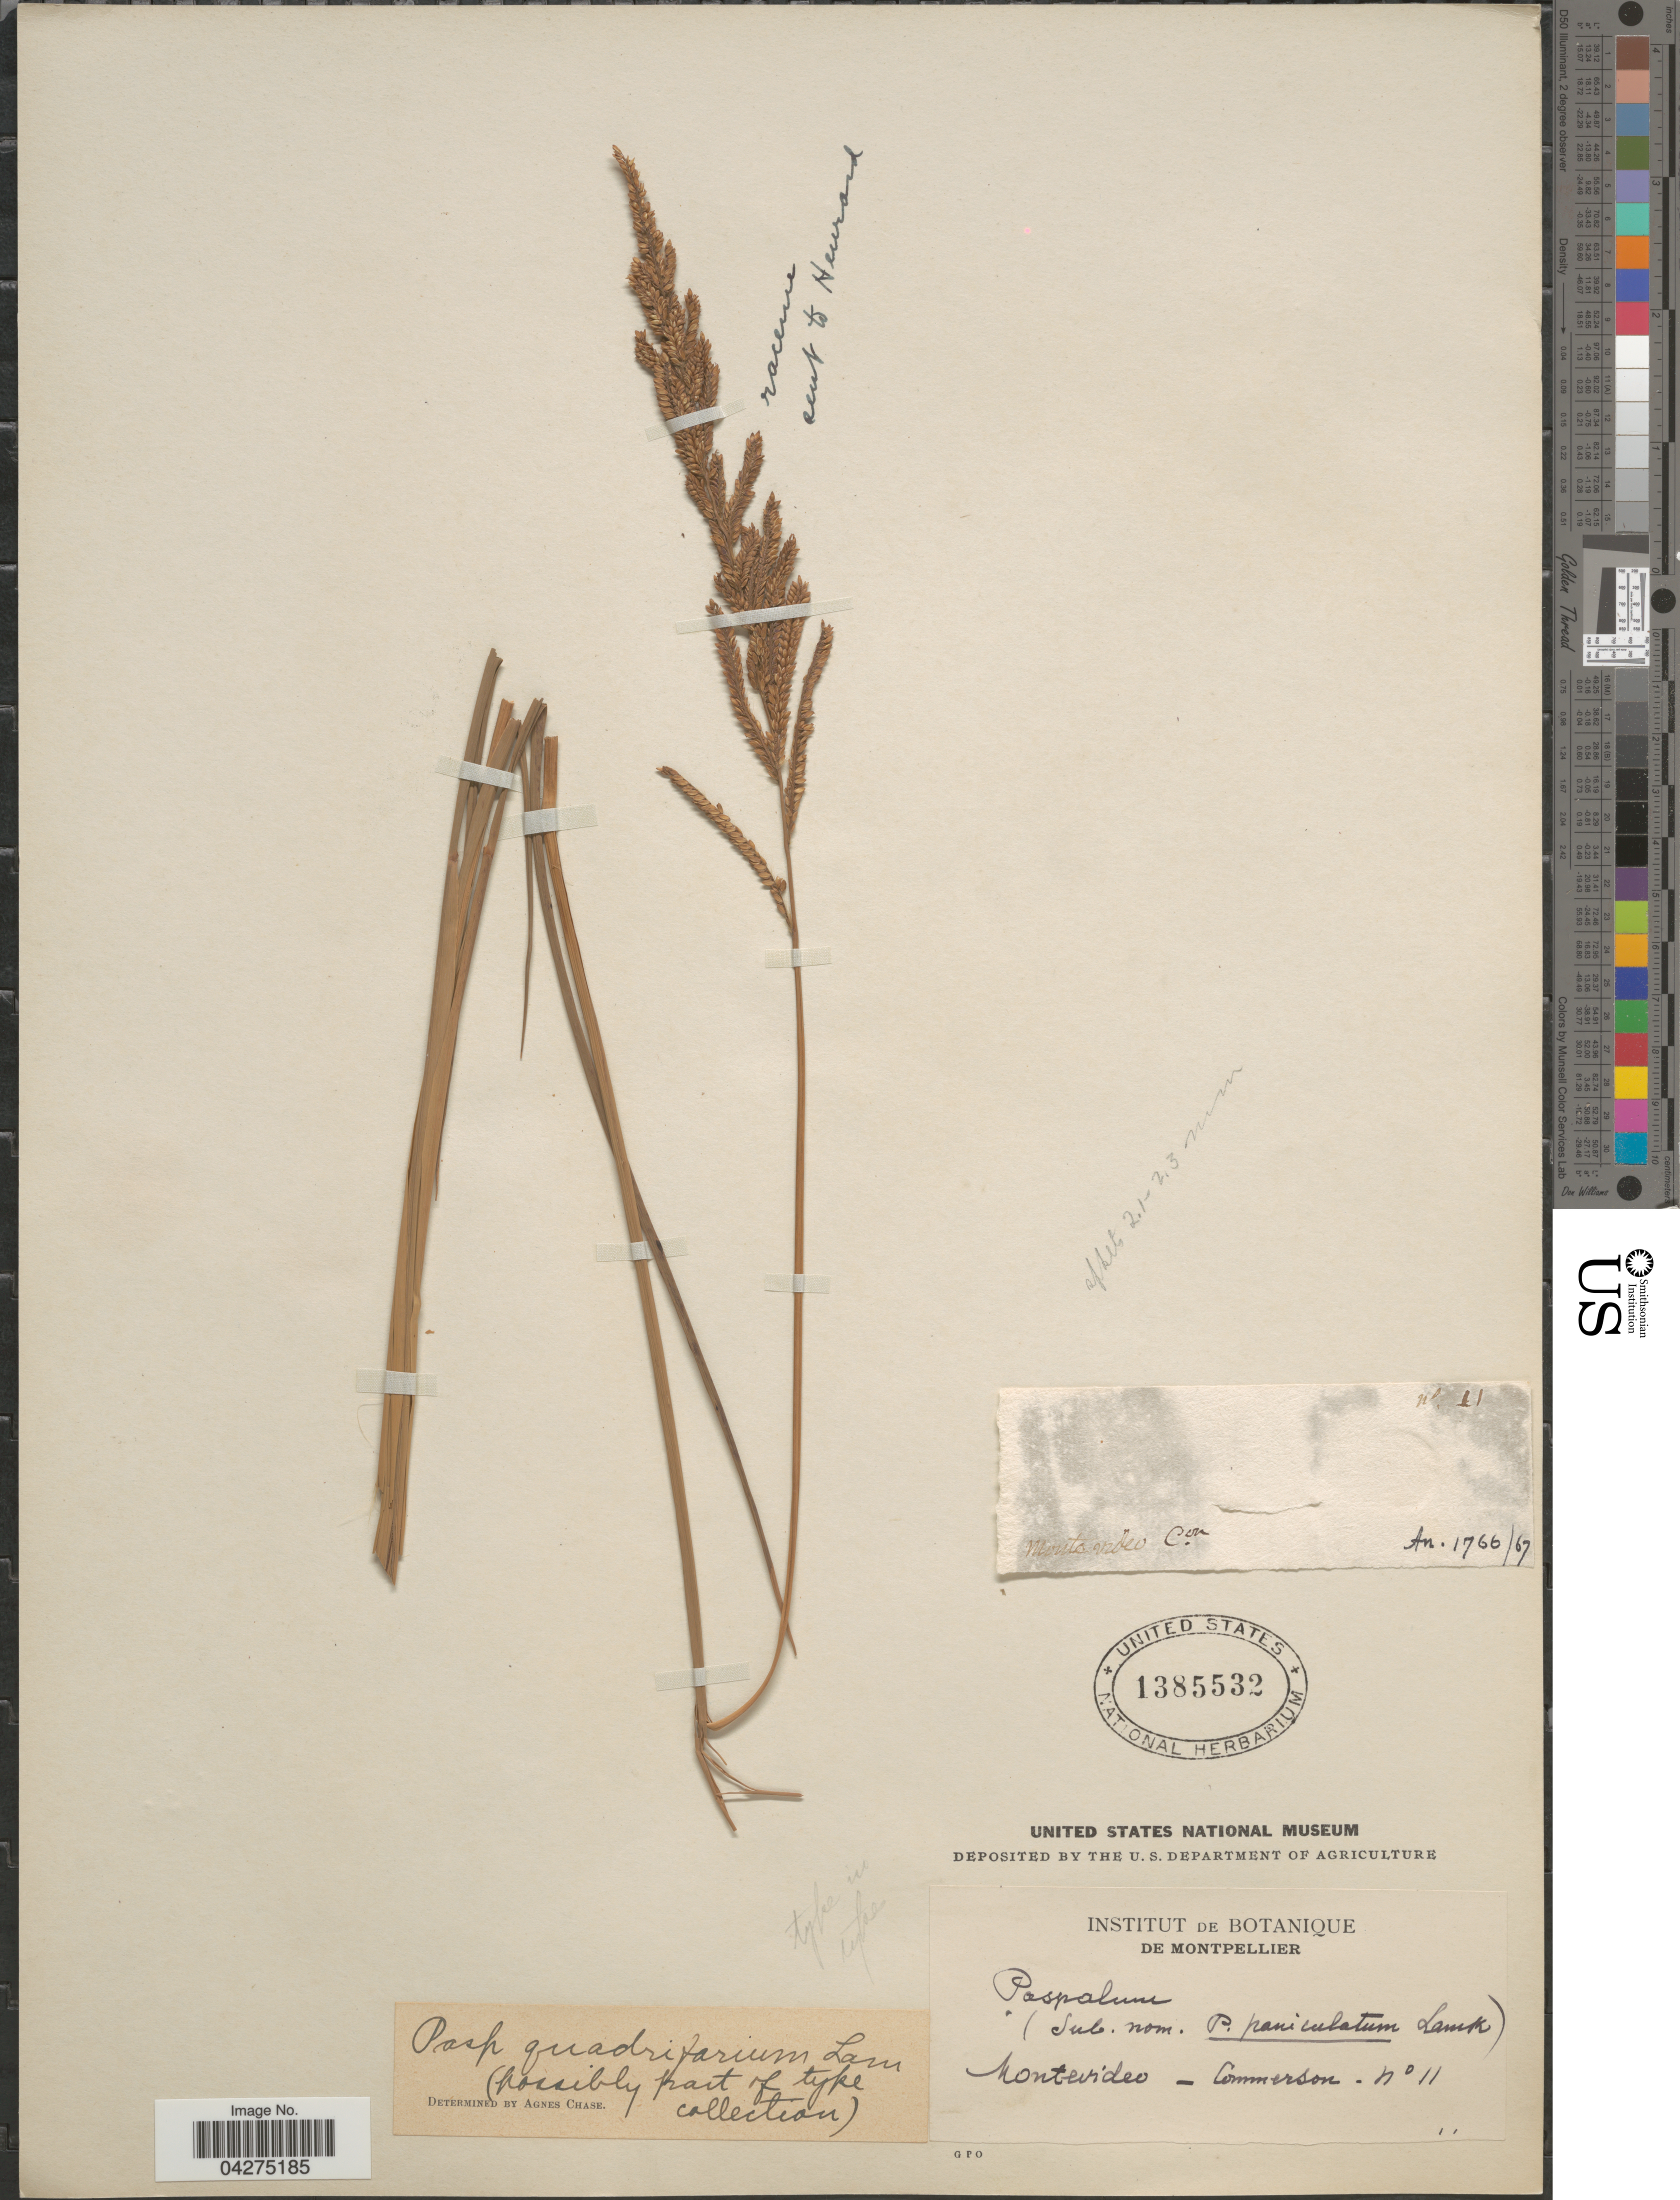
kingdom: Plantae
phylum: Tracheophyta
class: Liliopsida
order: Poales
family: Poaceae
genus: Paspalum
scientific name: Paspalum quadrifarium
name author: Lam.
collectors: Commerson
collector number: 11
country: Uruguay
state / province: Montevideo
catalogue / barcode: US 1385532